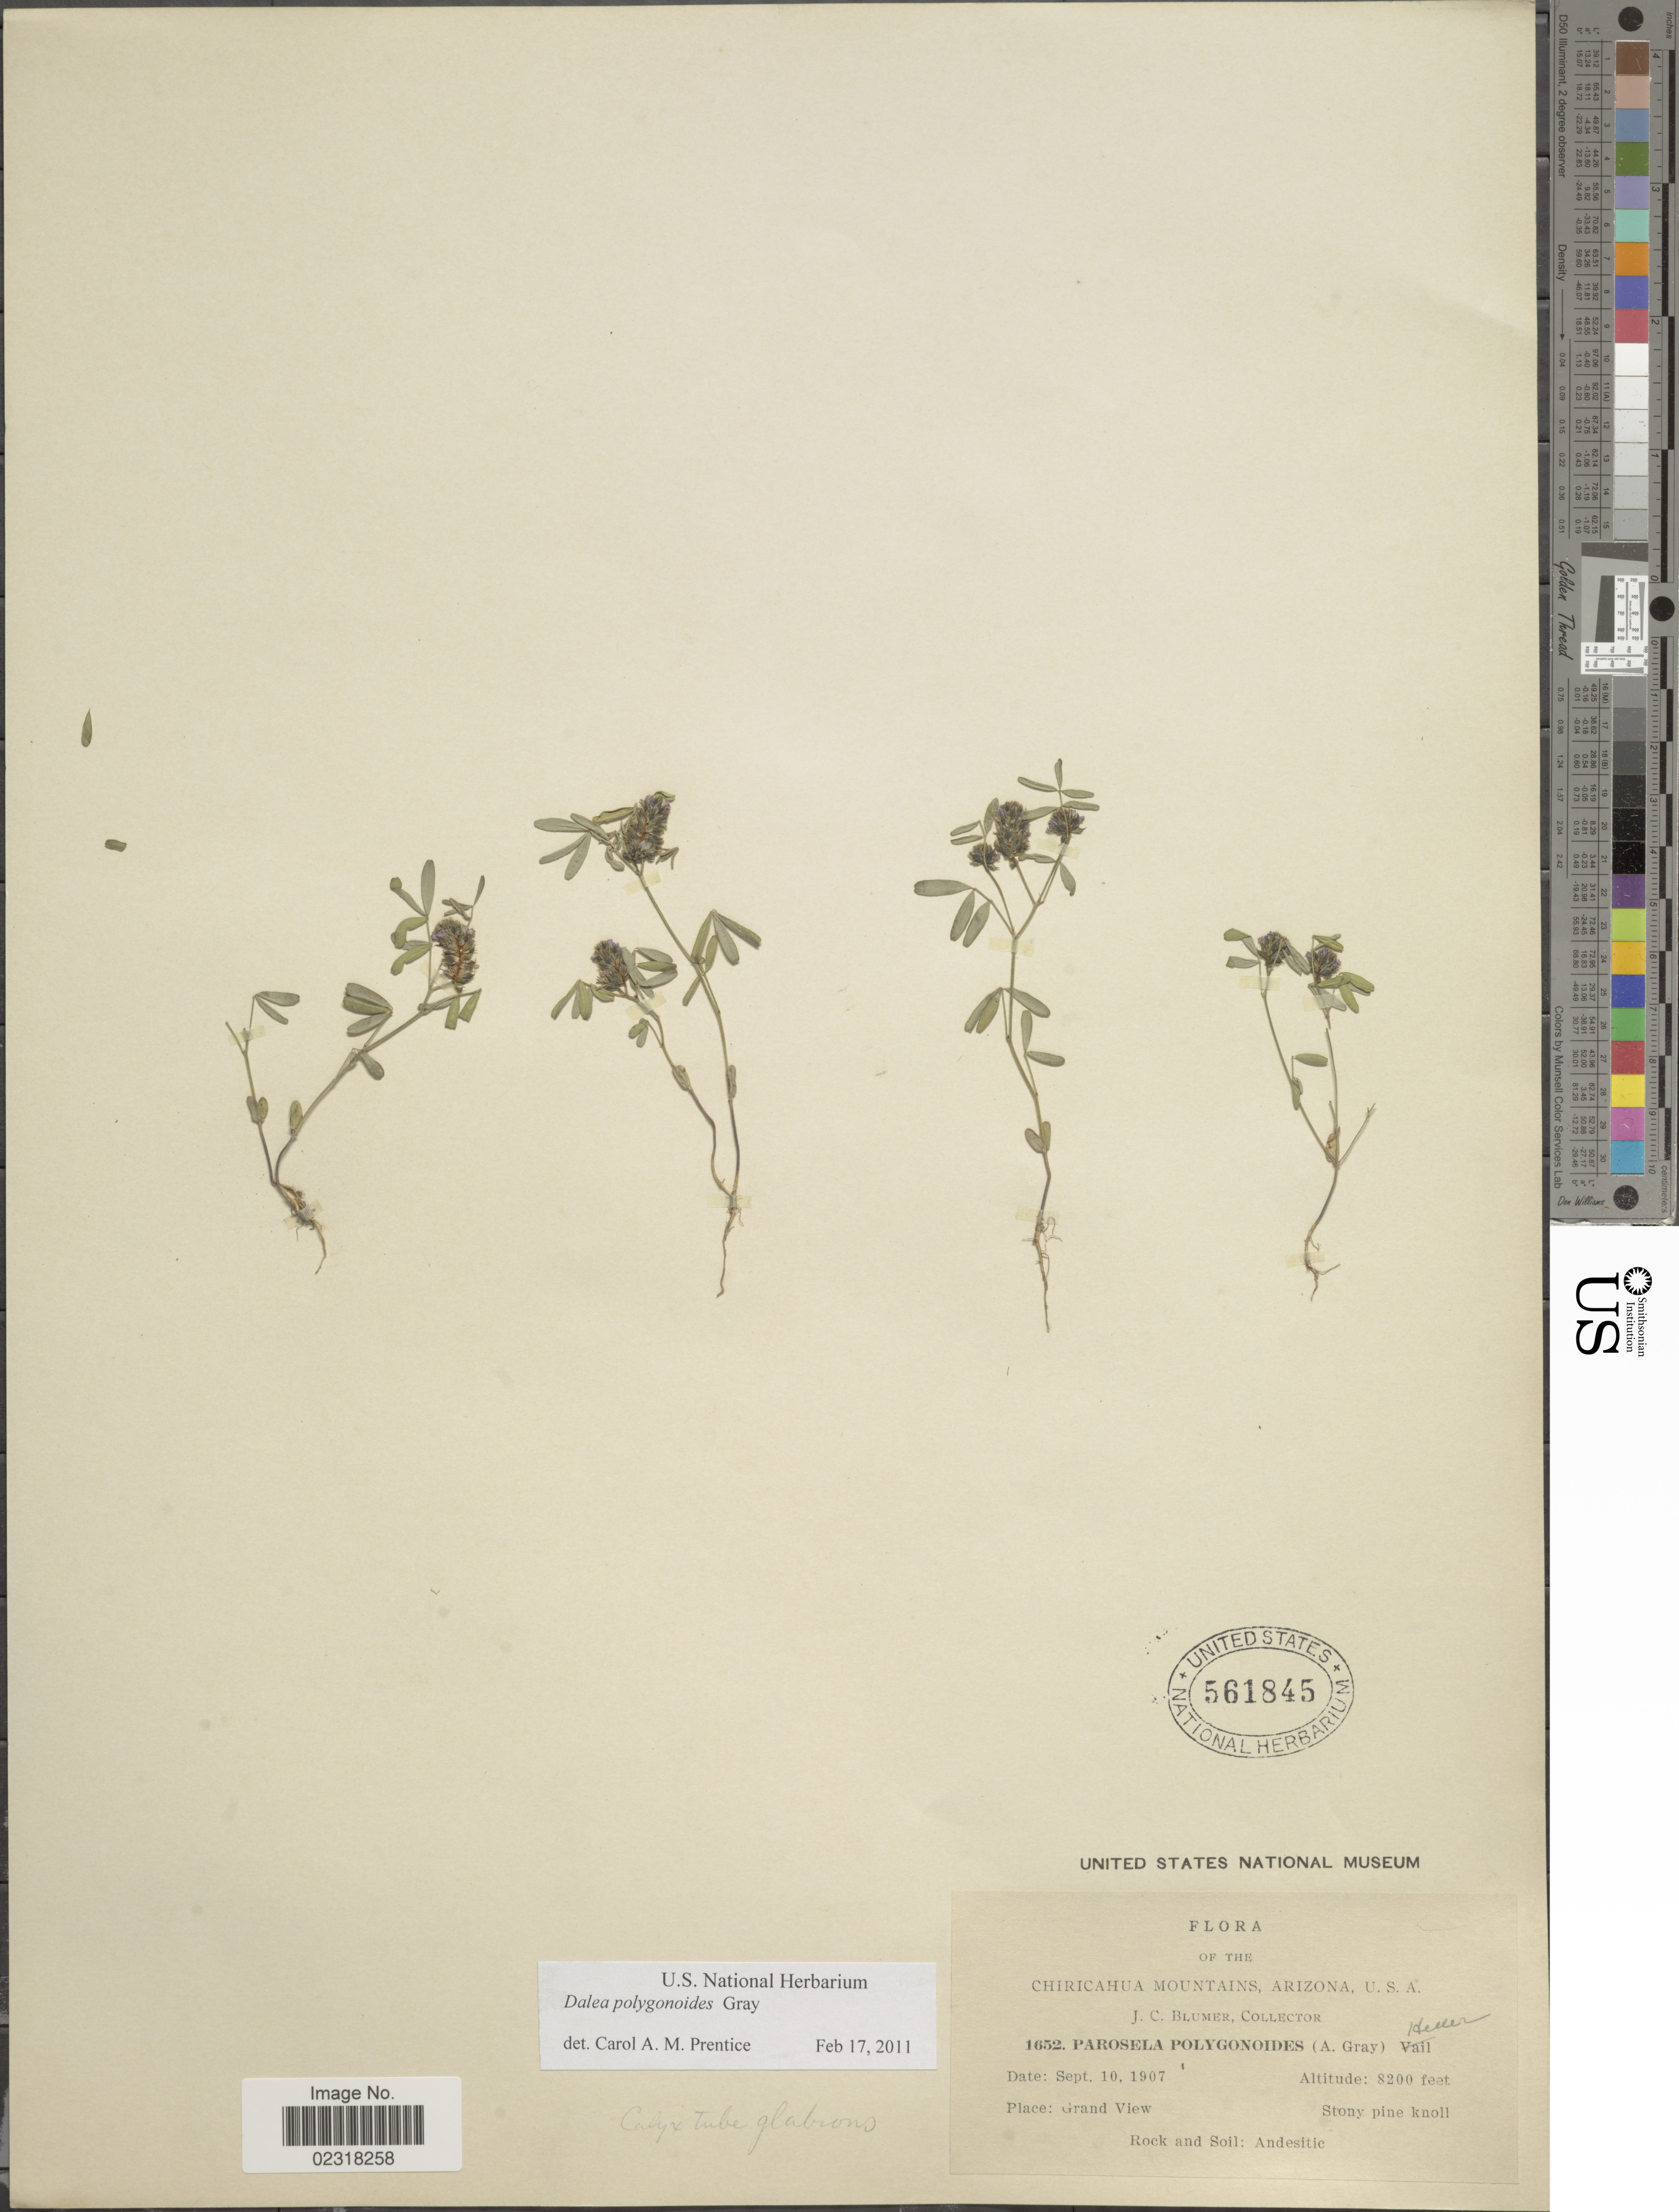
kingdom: Plantae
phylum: Tracheophyta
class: Magnoliopsida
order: Fabales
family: Fabaceae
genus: Dalea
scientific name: Dalea polygonoides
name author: A. Gray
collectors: J. C. Blumer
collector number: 1652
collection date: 1907-09-10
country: United States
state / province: Arizona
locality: Chiricahua Mountains, Grand View, Stony pine knoll, Rock and Soil: Andesitic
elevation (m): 2499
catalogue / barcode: US 561845